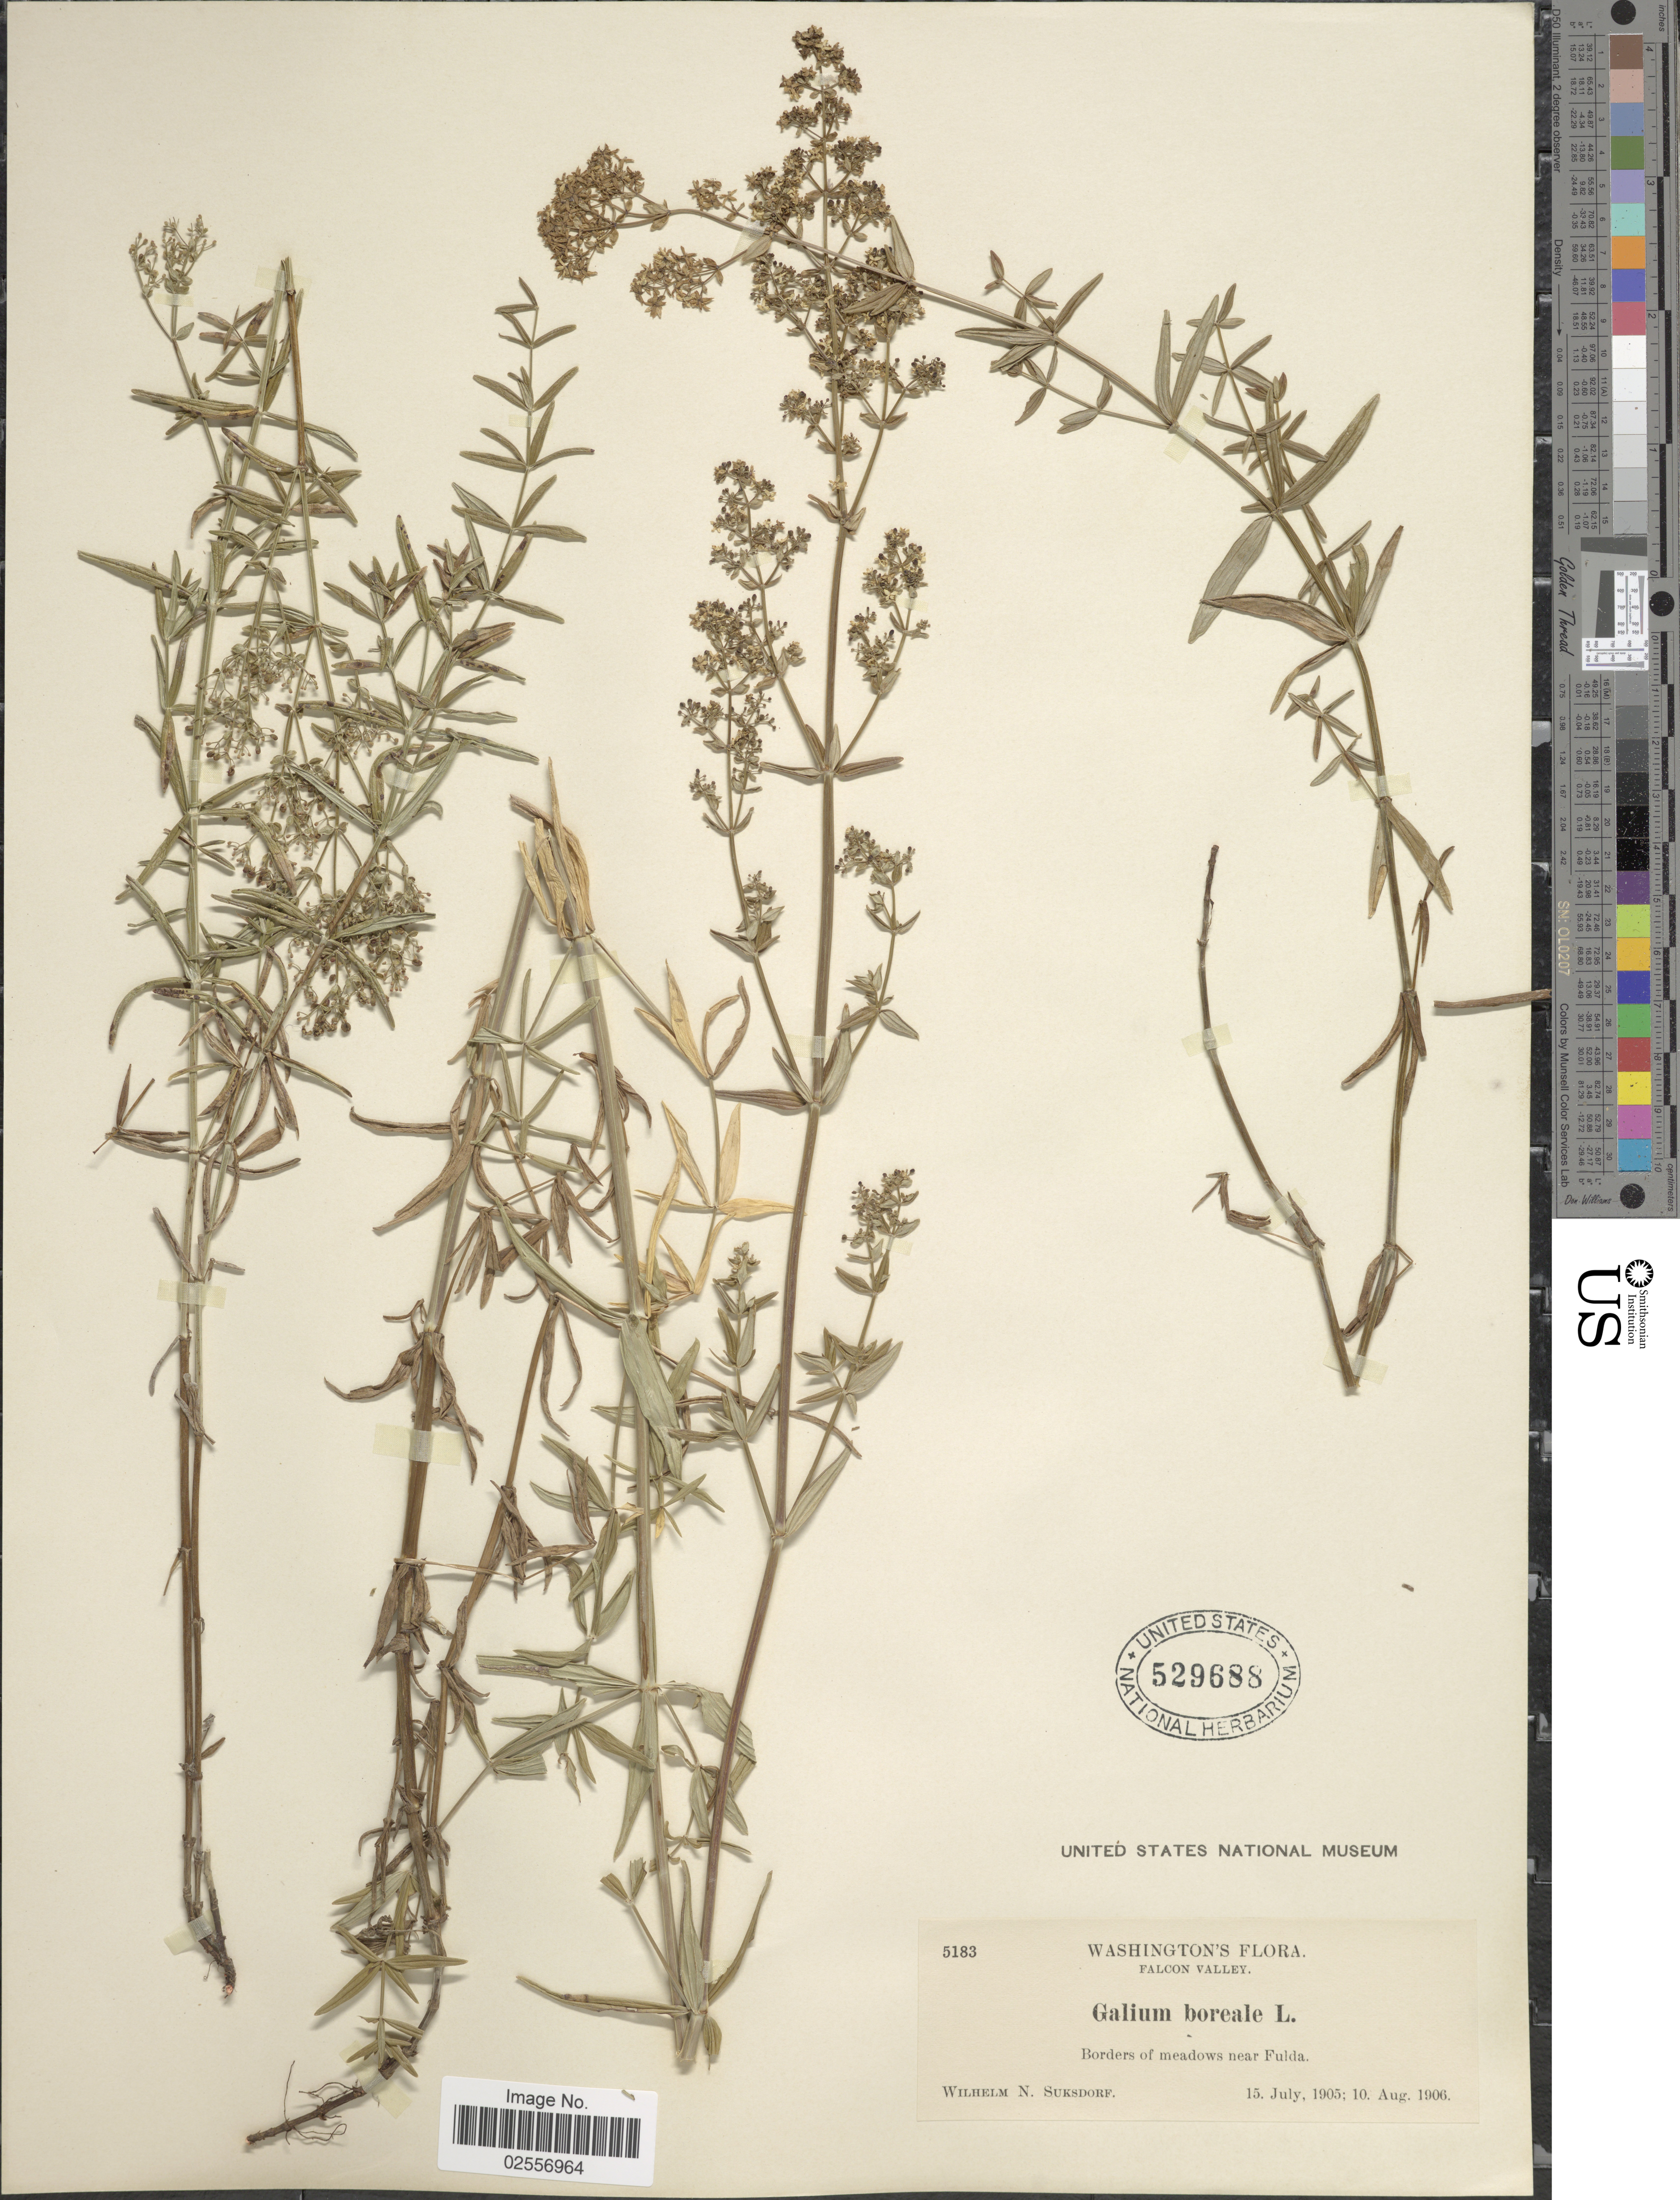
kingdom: Plantae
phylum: Tracheophyta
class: Magnoliopsida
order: Gentianales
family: Rubiaceae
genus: Galium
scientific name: Galium boreale L.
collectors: W. N. Suksdorf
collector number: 5183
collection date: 1905-07-15/1906-08-10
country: United States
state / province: Washington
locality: Falcon Valley, near Fulda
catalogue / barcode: US 529688